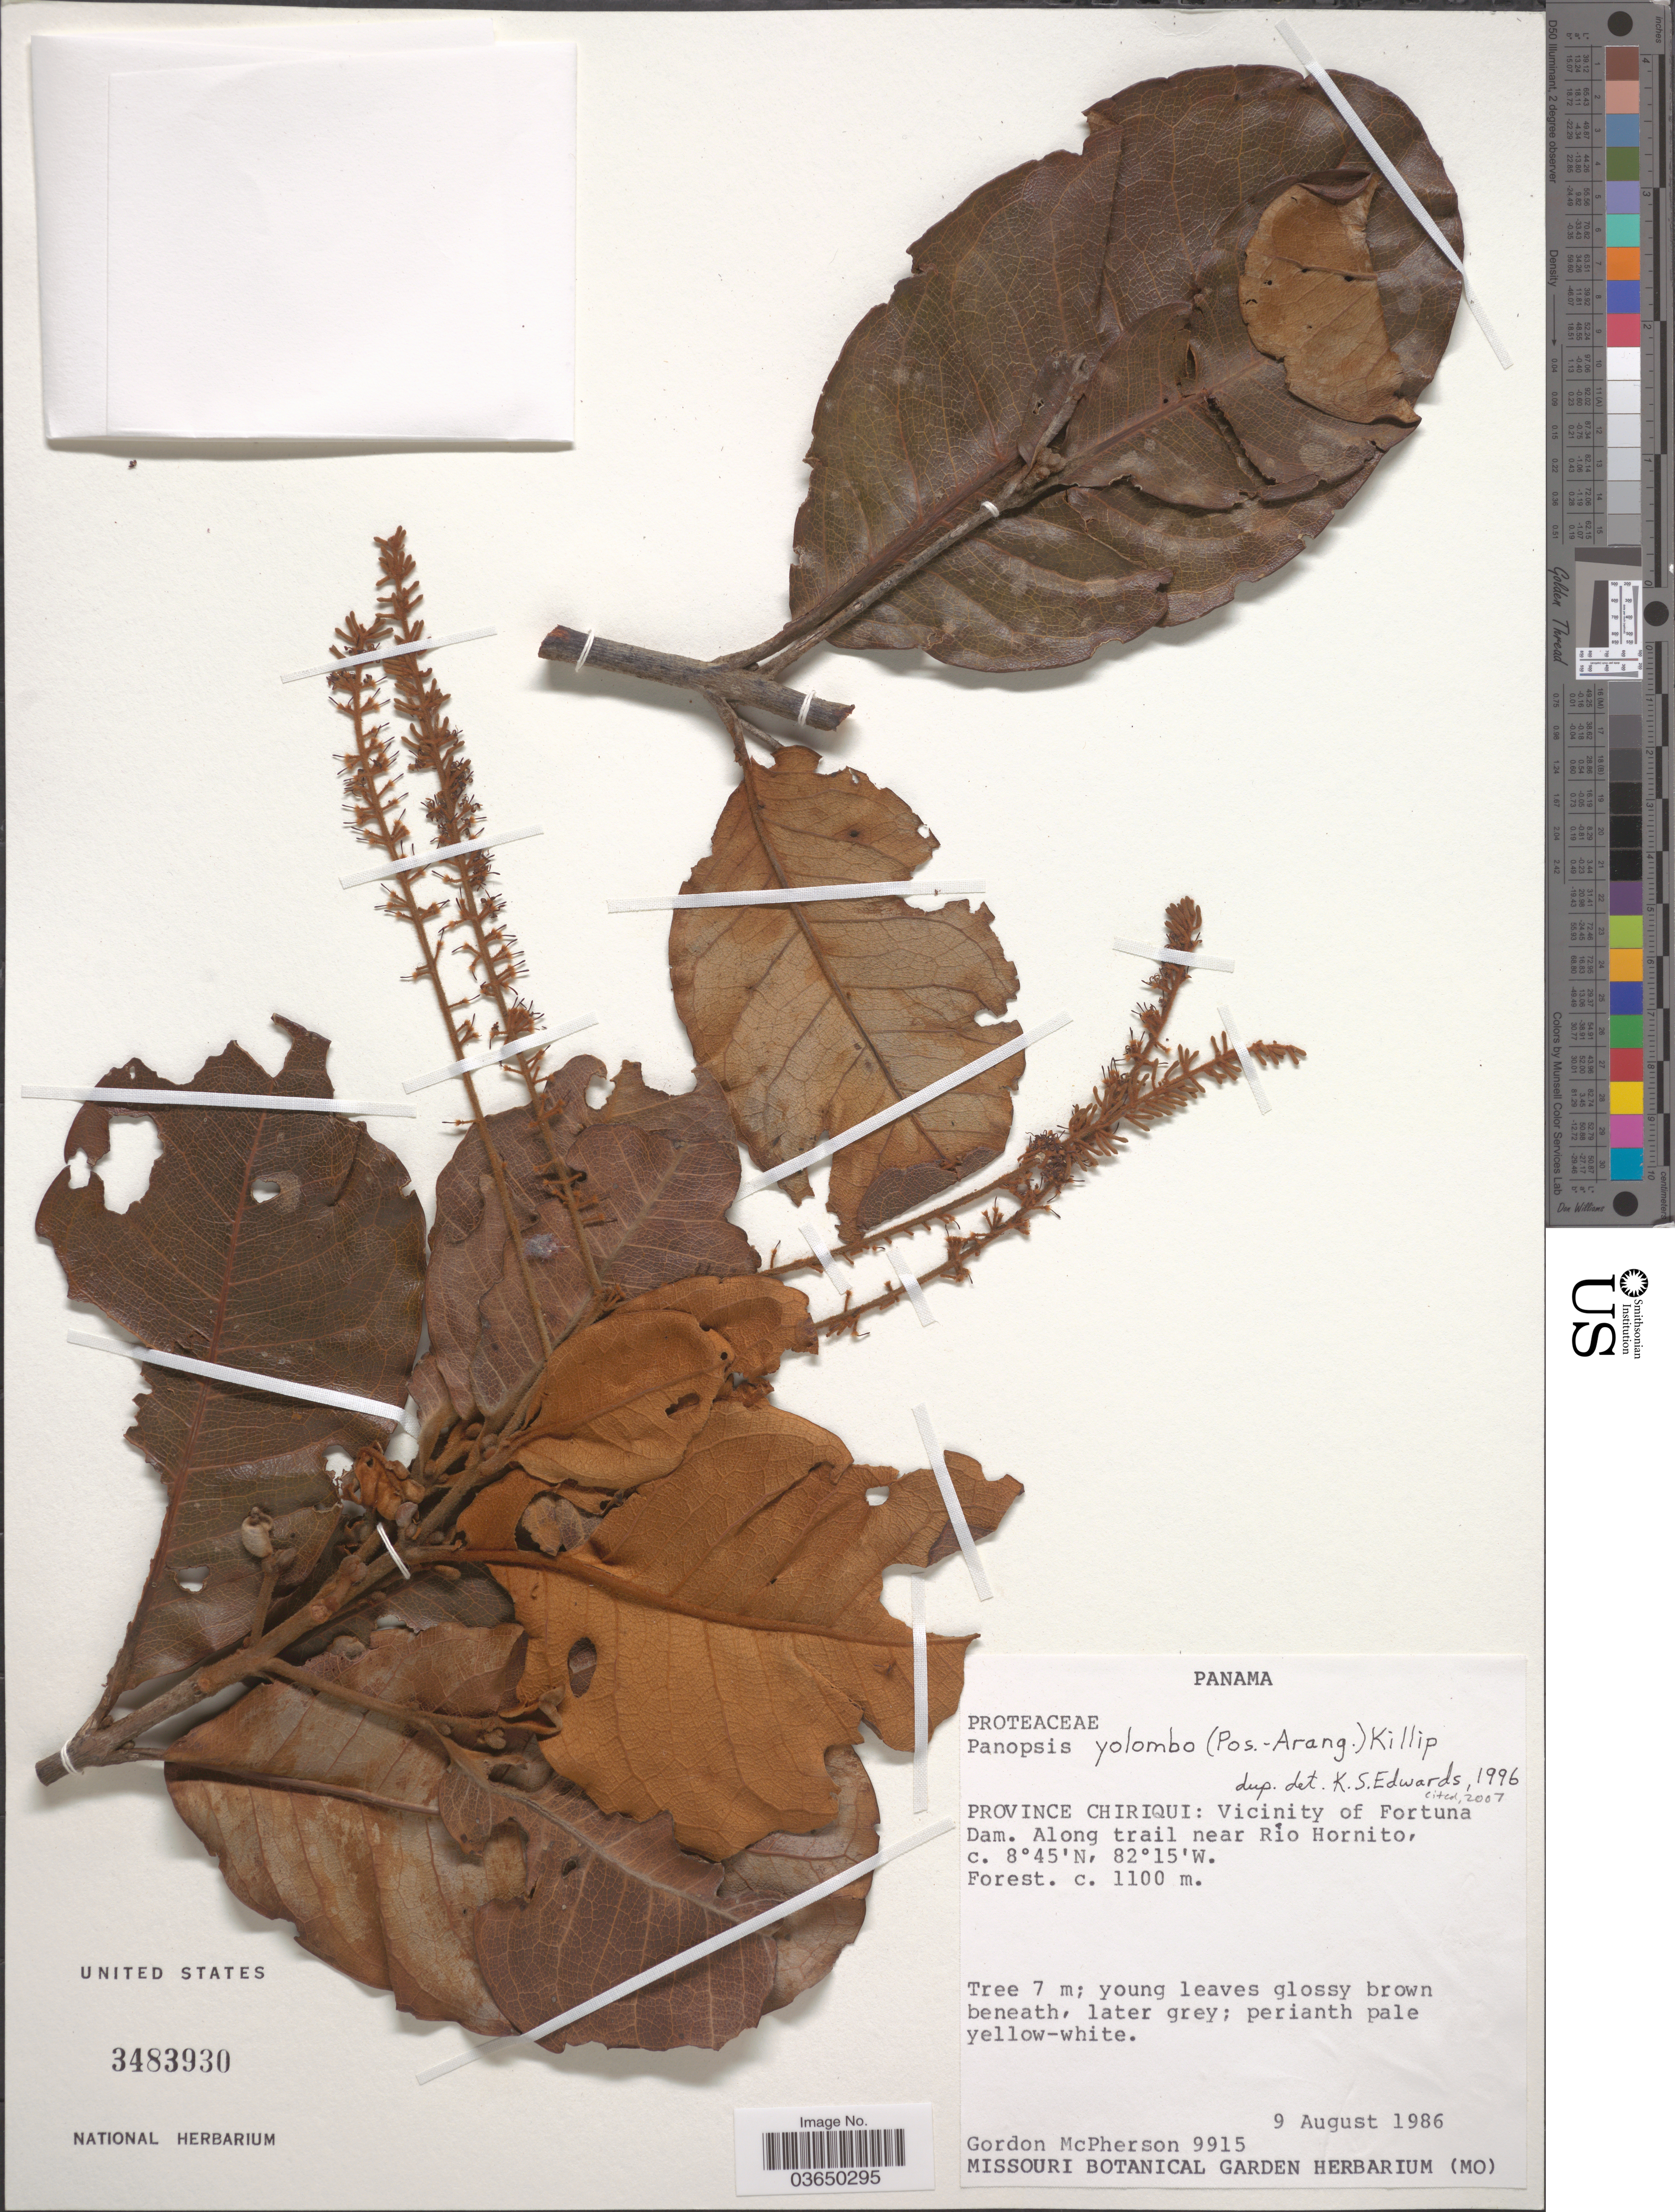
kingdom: Plantae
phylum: Tracheophyta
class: Magnoliopsida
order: Proteales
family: Proteaceae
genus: Panopsis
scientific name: Panopsis yolombo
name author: (Posada-Arango) Killip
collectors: G. McPherson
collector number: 9915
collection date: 1986-08-09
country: Panama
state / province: Chiriqui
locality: Vicinity of Fortuna Dam. Along trail near Río Hornito.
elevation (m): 1100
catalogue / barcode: US 3483930